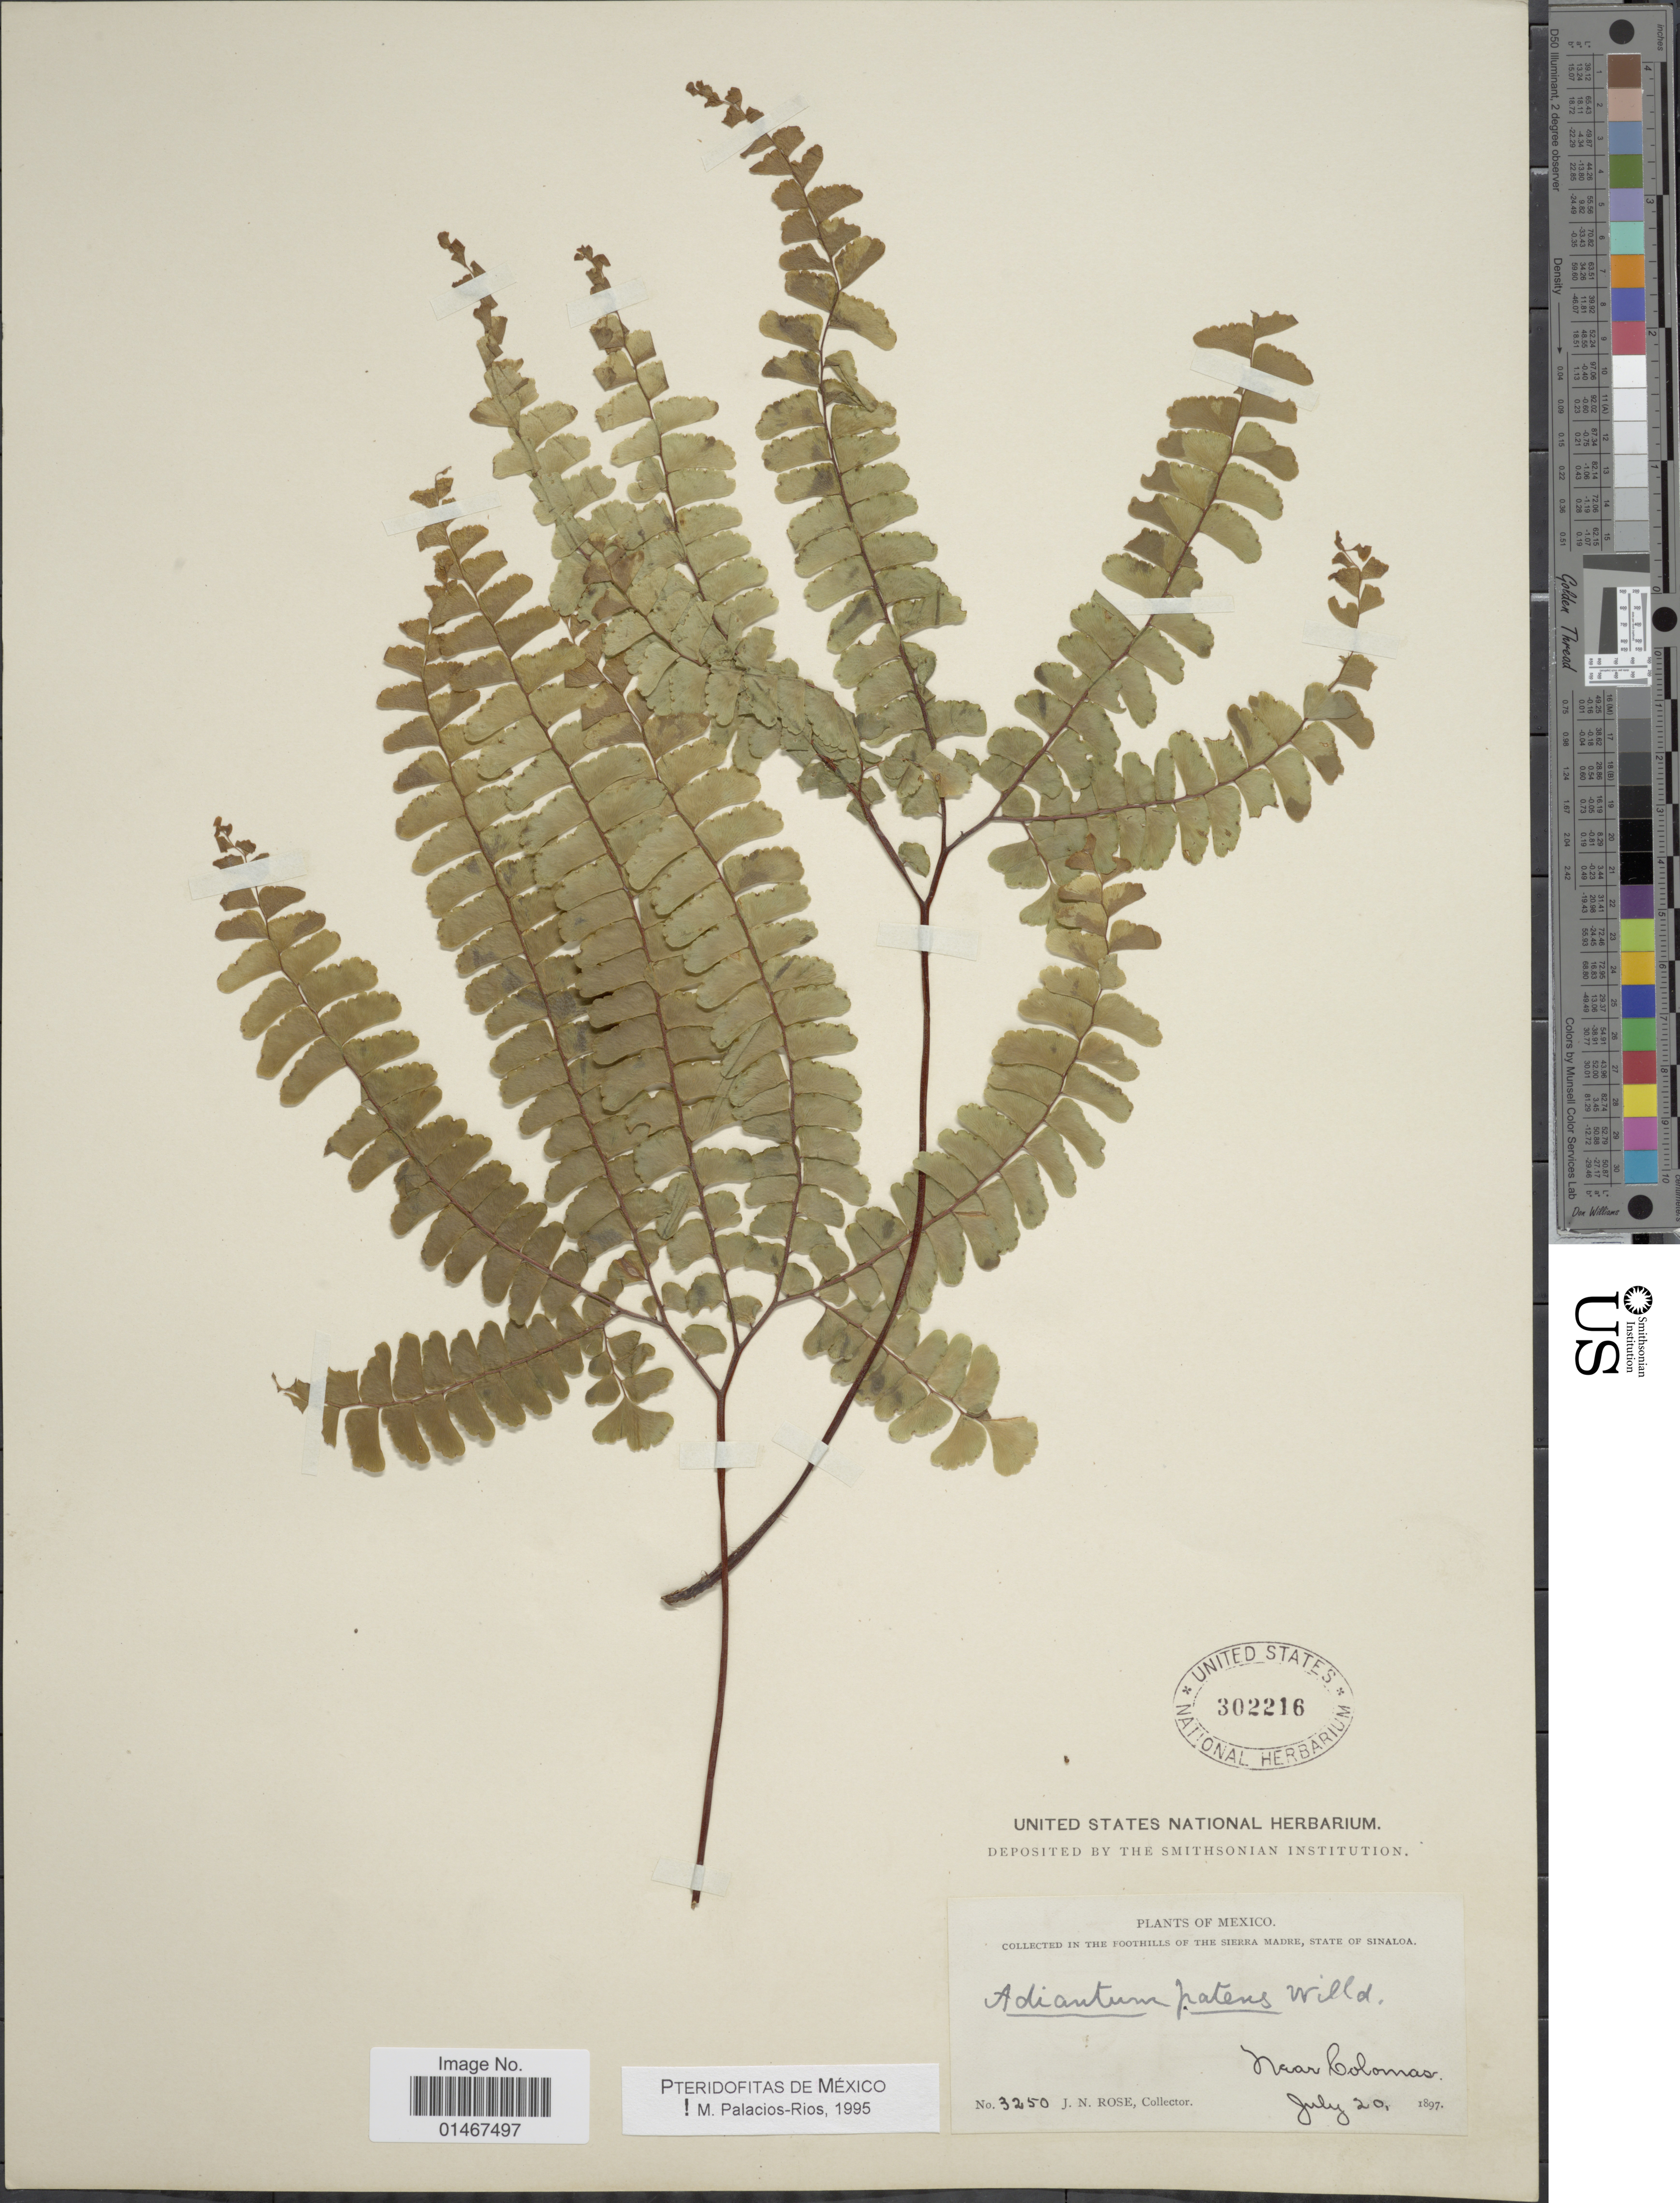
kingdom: Plantae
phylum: Tracheophyta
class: Polypodiopsida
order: Polypodiales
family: Pteridaceae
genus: Adiantum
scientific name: Adiantum patens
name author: Willd.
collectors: J. N. Rose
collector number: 3250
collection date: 1897-07-20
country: Mexico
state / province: Sinaloa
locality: In the foothills of the Sierra Madre, State of Sinaloa. Near Colomas.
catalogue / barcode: US 302216